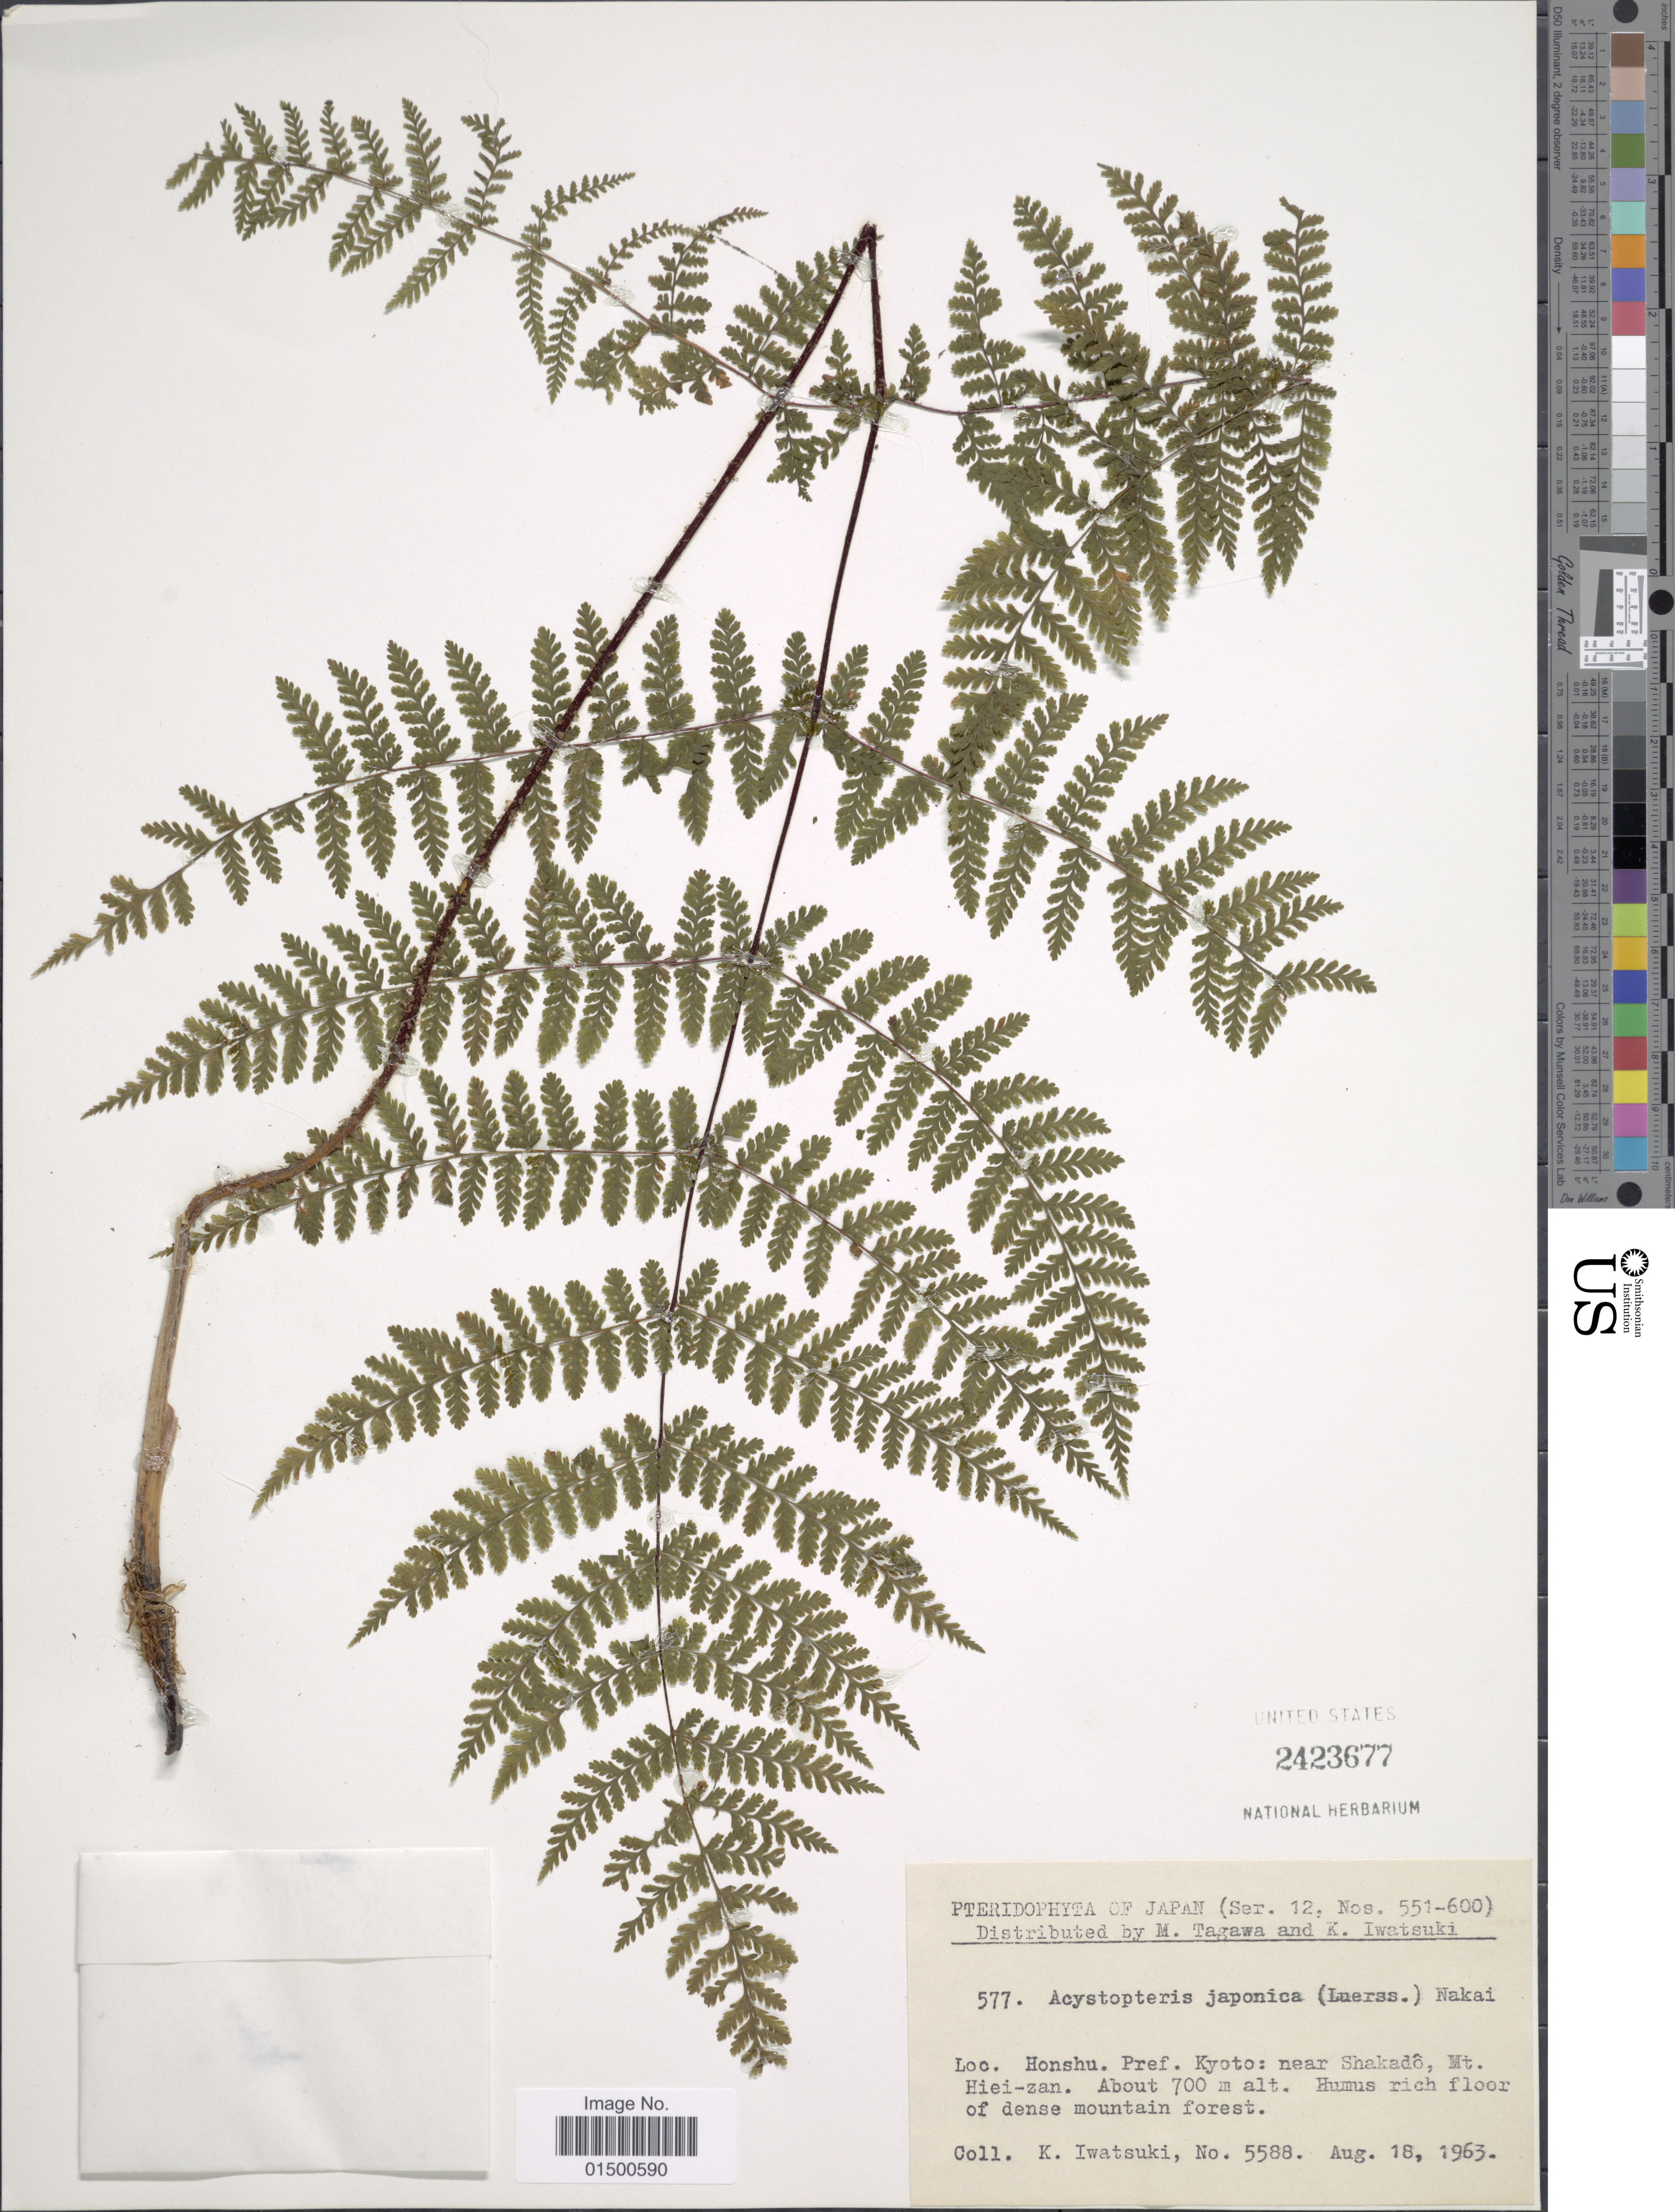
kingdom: Plantae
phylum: Tracheophyta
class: Polypodiopsida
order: Polypodiales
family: Cystopteridaceae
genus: Acystopteris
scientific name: Acystopteris japonica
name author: (Luerss.) K.M. Nakai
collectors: K. Iwatsuki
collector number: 5588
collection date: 1963-08-18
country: Japan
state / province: Kyoto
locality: Honshu, Kyoto: near Shakado, Mt. Hiei-zan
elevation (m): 700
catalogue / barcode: US 2423677